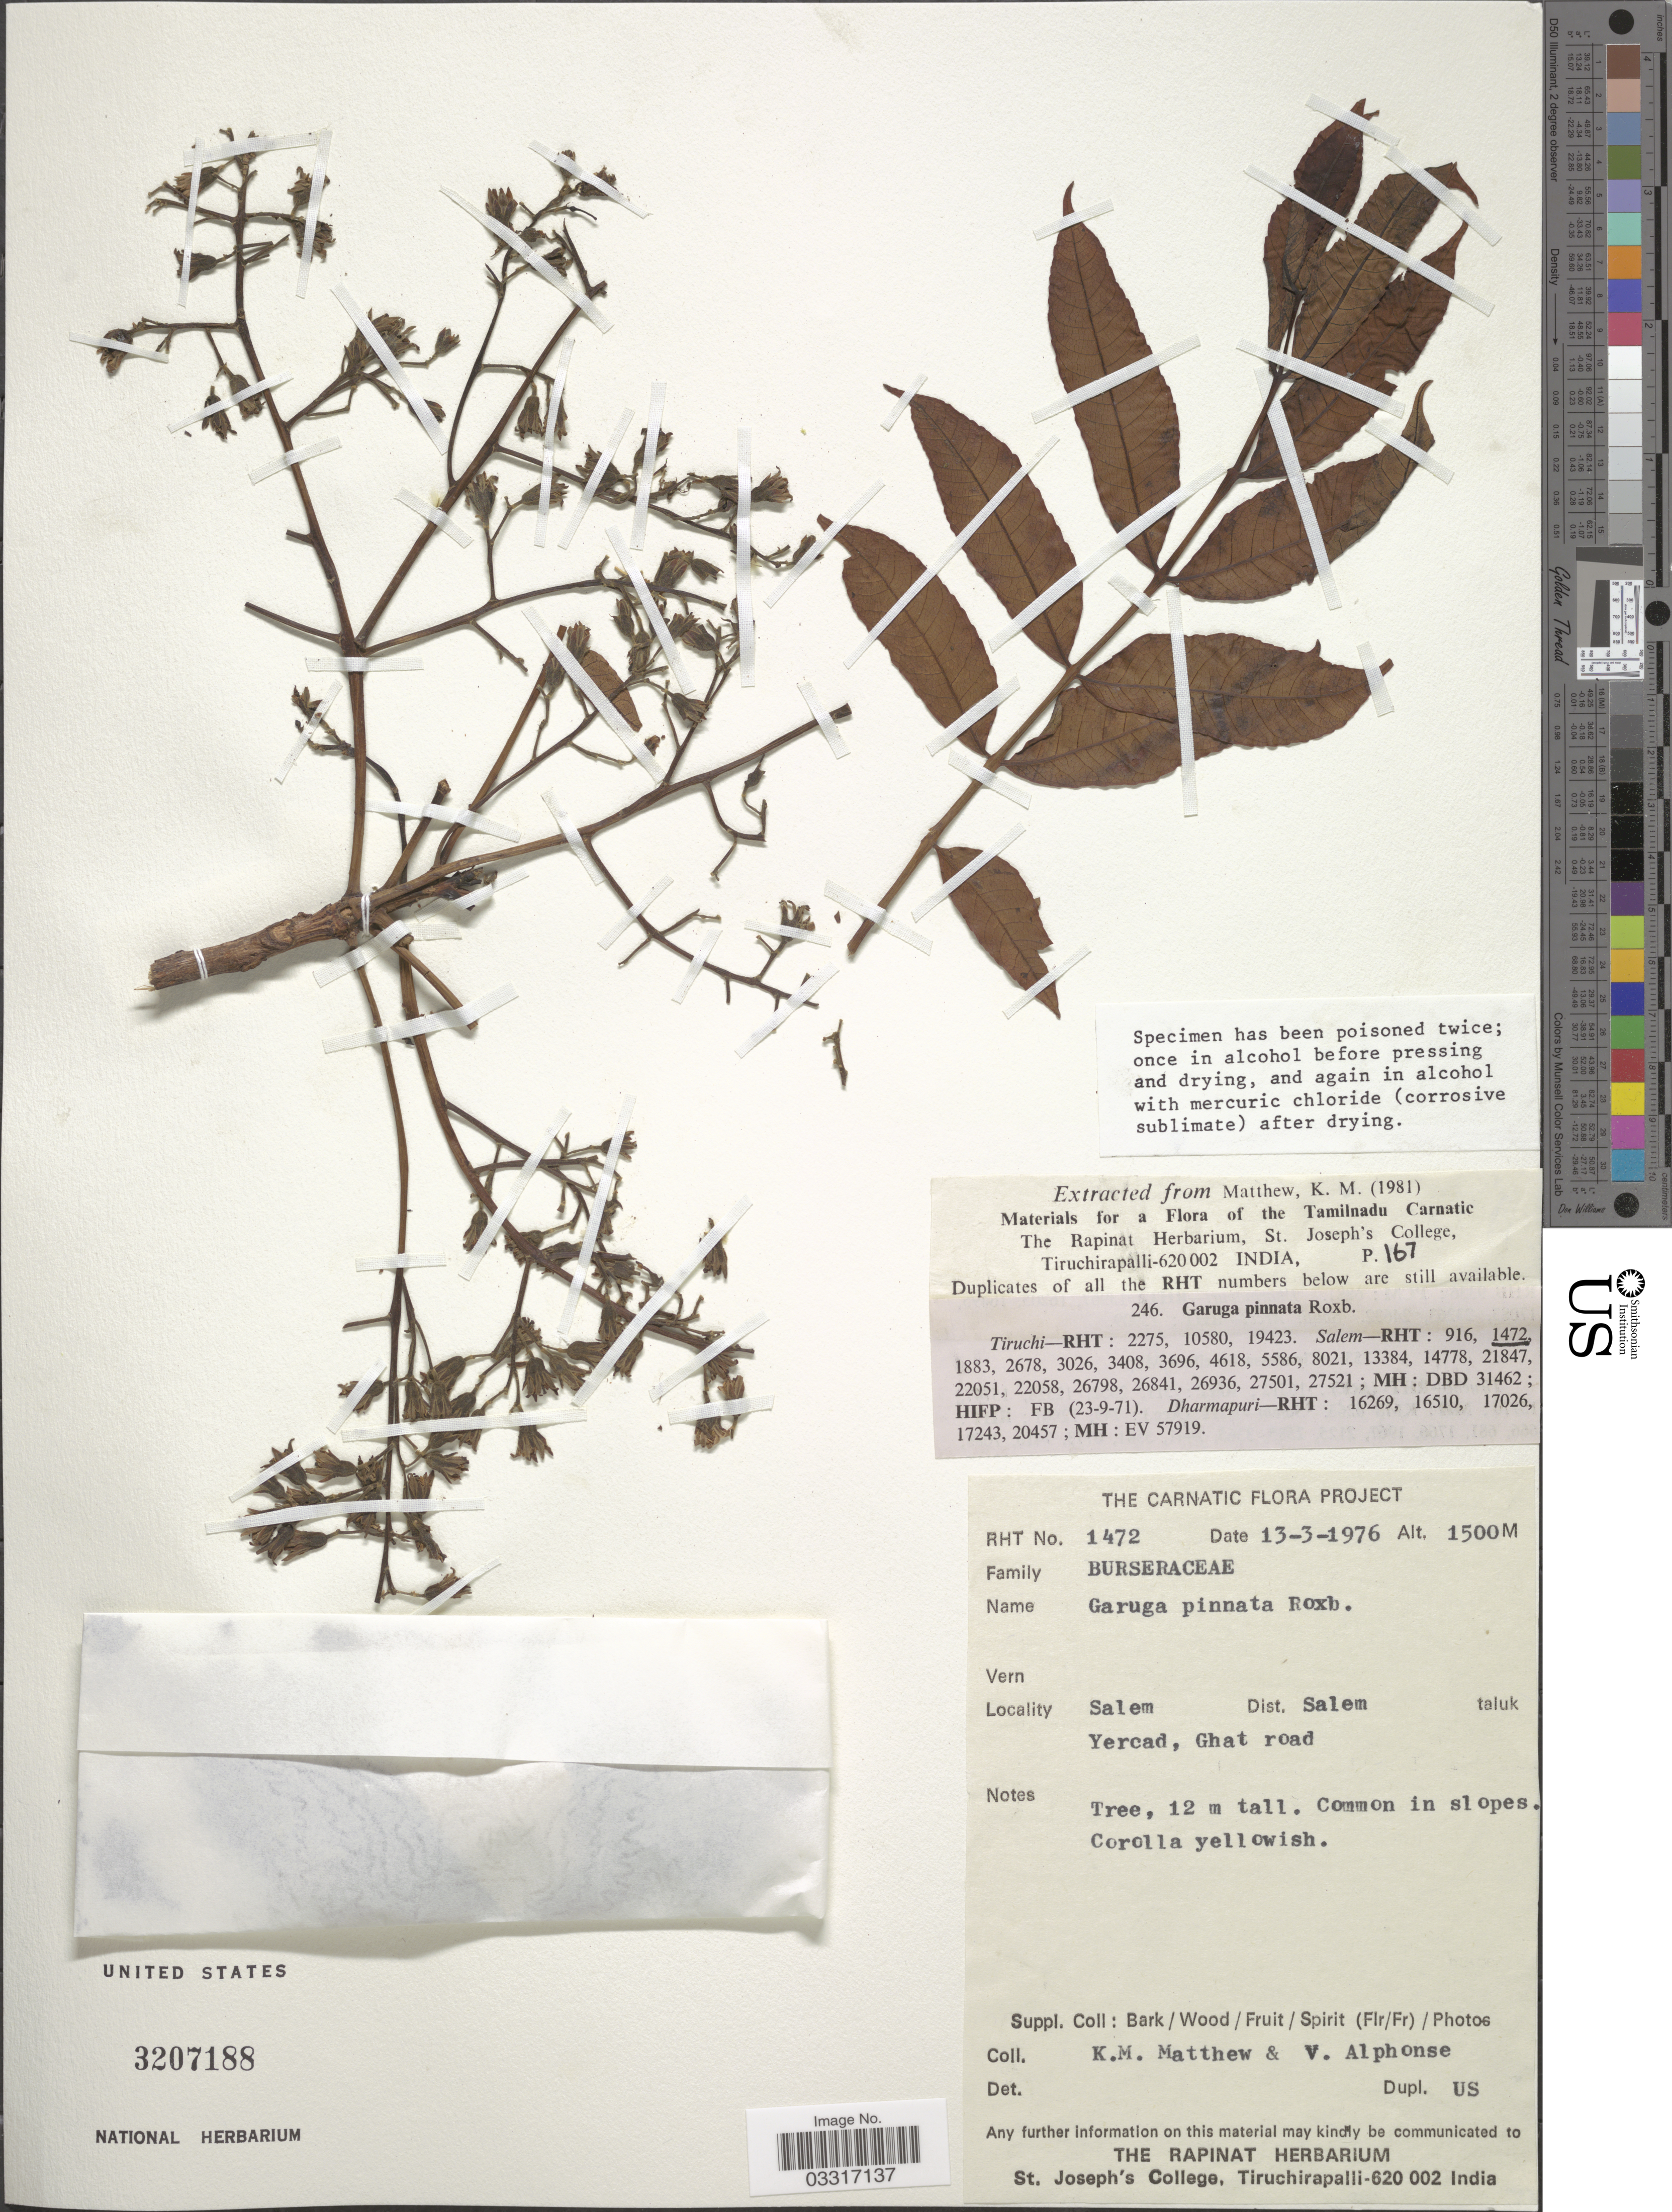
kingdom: Plantae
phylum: Tracheophyta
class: Magnoliopsida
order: Sapindales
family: Burseraceae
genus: Garuga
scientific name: Garuga pinnata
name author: Roxb.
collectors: K. M. Matthew & V. Alphonse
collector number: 1472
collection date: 1976-03-13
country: India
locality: Salem. Dist. Salem taluk. Yercad, Ghat road.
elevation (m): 1500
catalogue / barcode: US 3207188